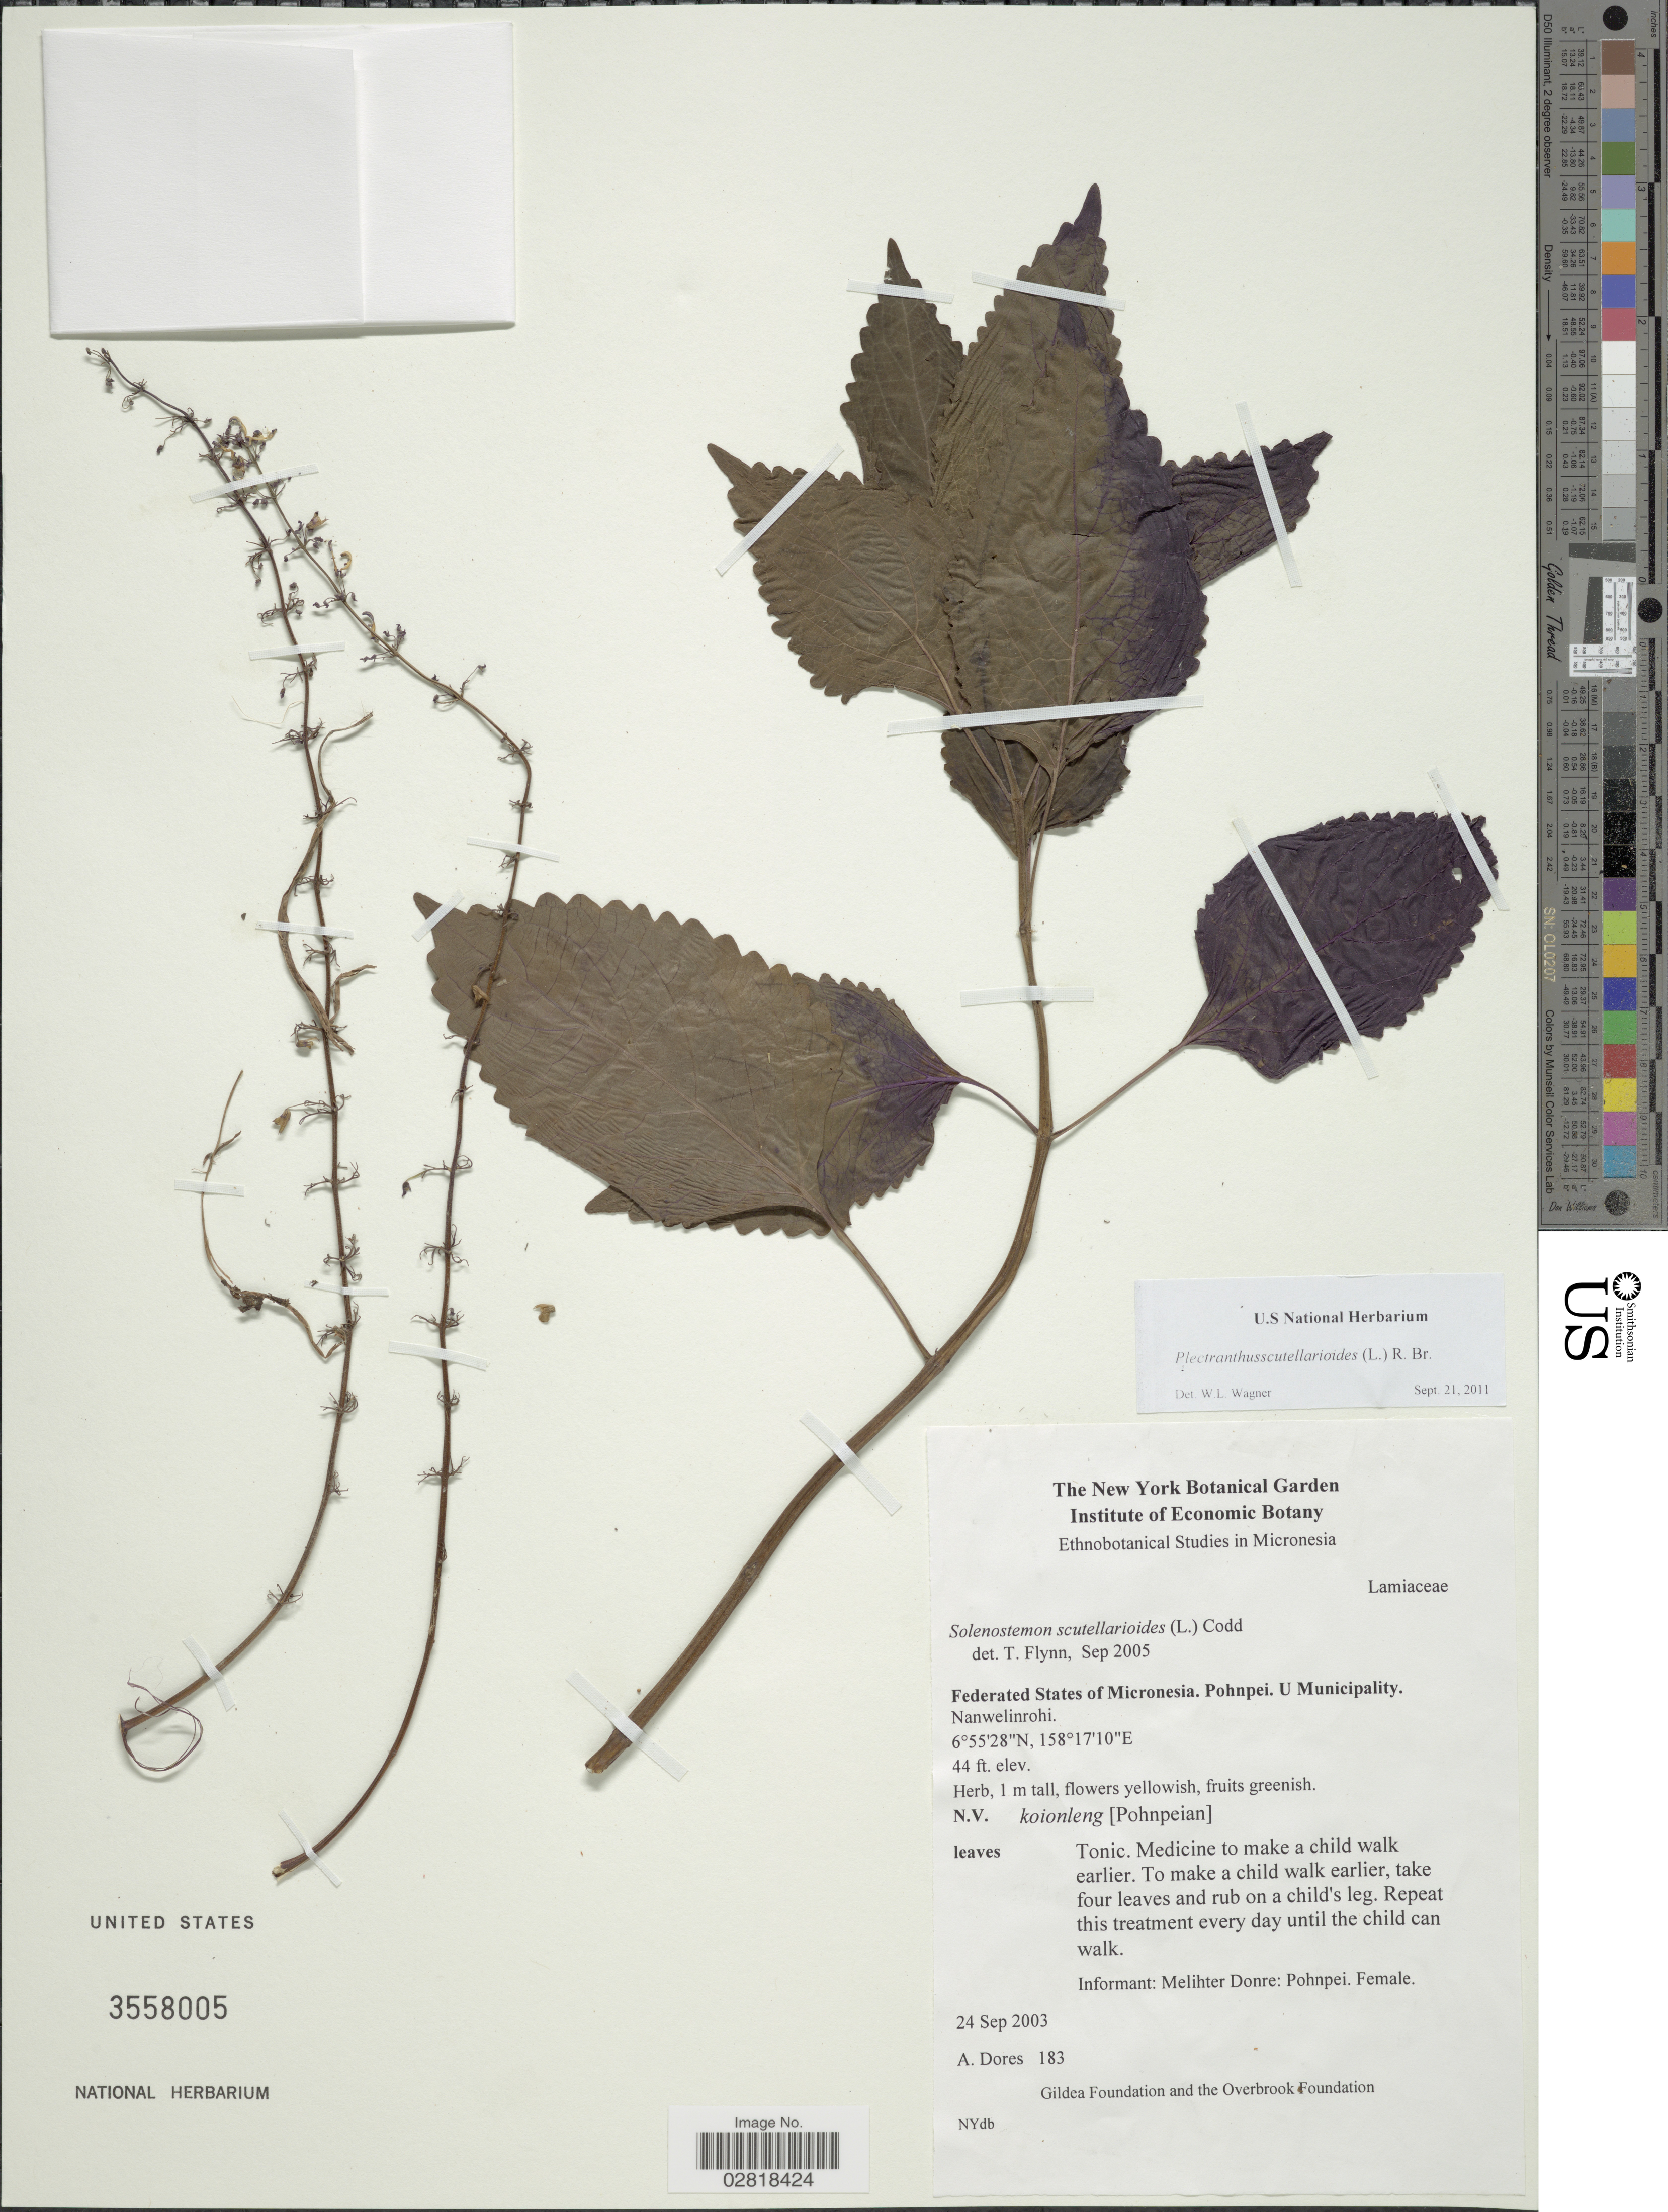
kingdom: Plantae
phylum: Tracheophyta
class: Magnoliopsida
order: Lamiales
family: Lamiaceae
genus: Coleus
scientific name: Coleus scutellarioides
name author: (L.) Benth.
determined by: Wagner, W. L., (BOT), Smithsonian Institution - National Museum of Natural History (UNITED STATES)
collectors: A. Dores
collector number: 183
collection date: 2003-09-24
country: Micronesia, Federated States of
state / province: Pohnpei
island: Pohnpei [Ponape]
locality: Pohnpei. U Municipality. Nanwelinrohi.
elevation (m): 13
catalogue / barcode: US 3558005